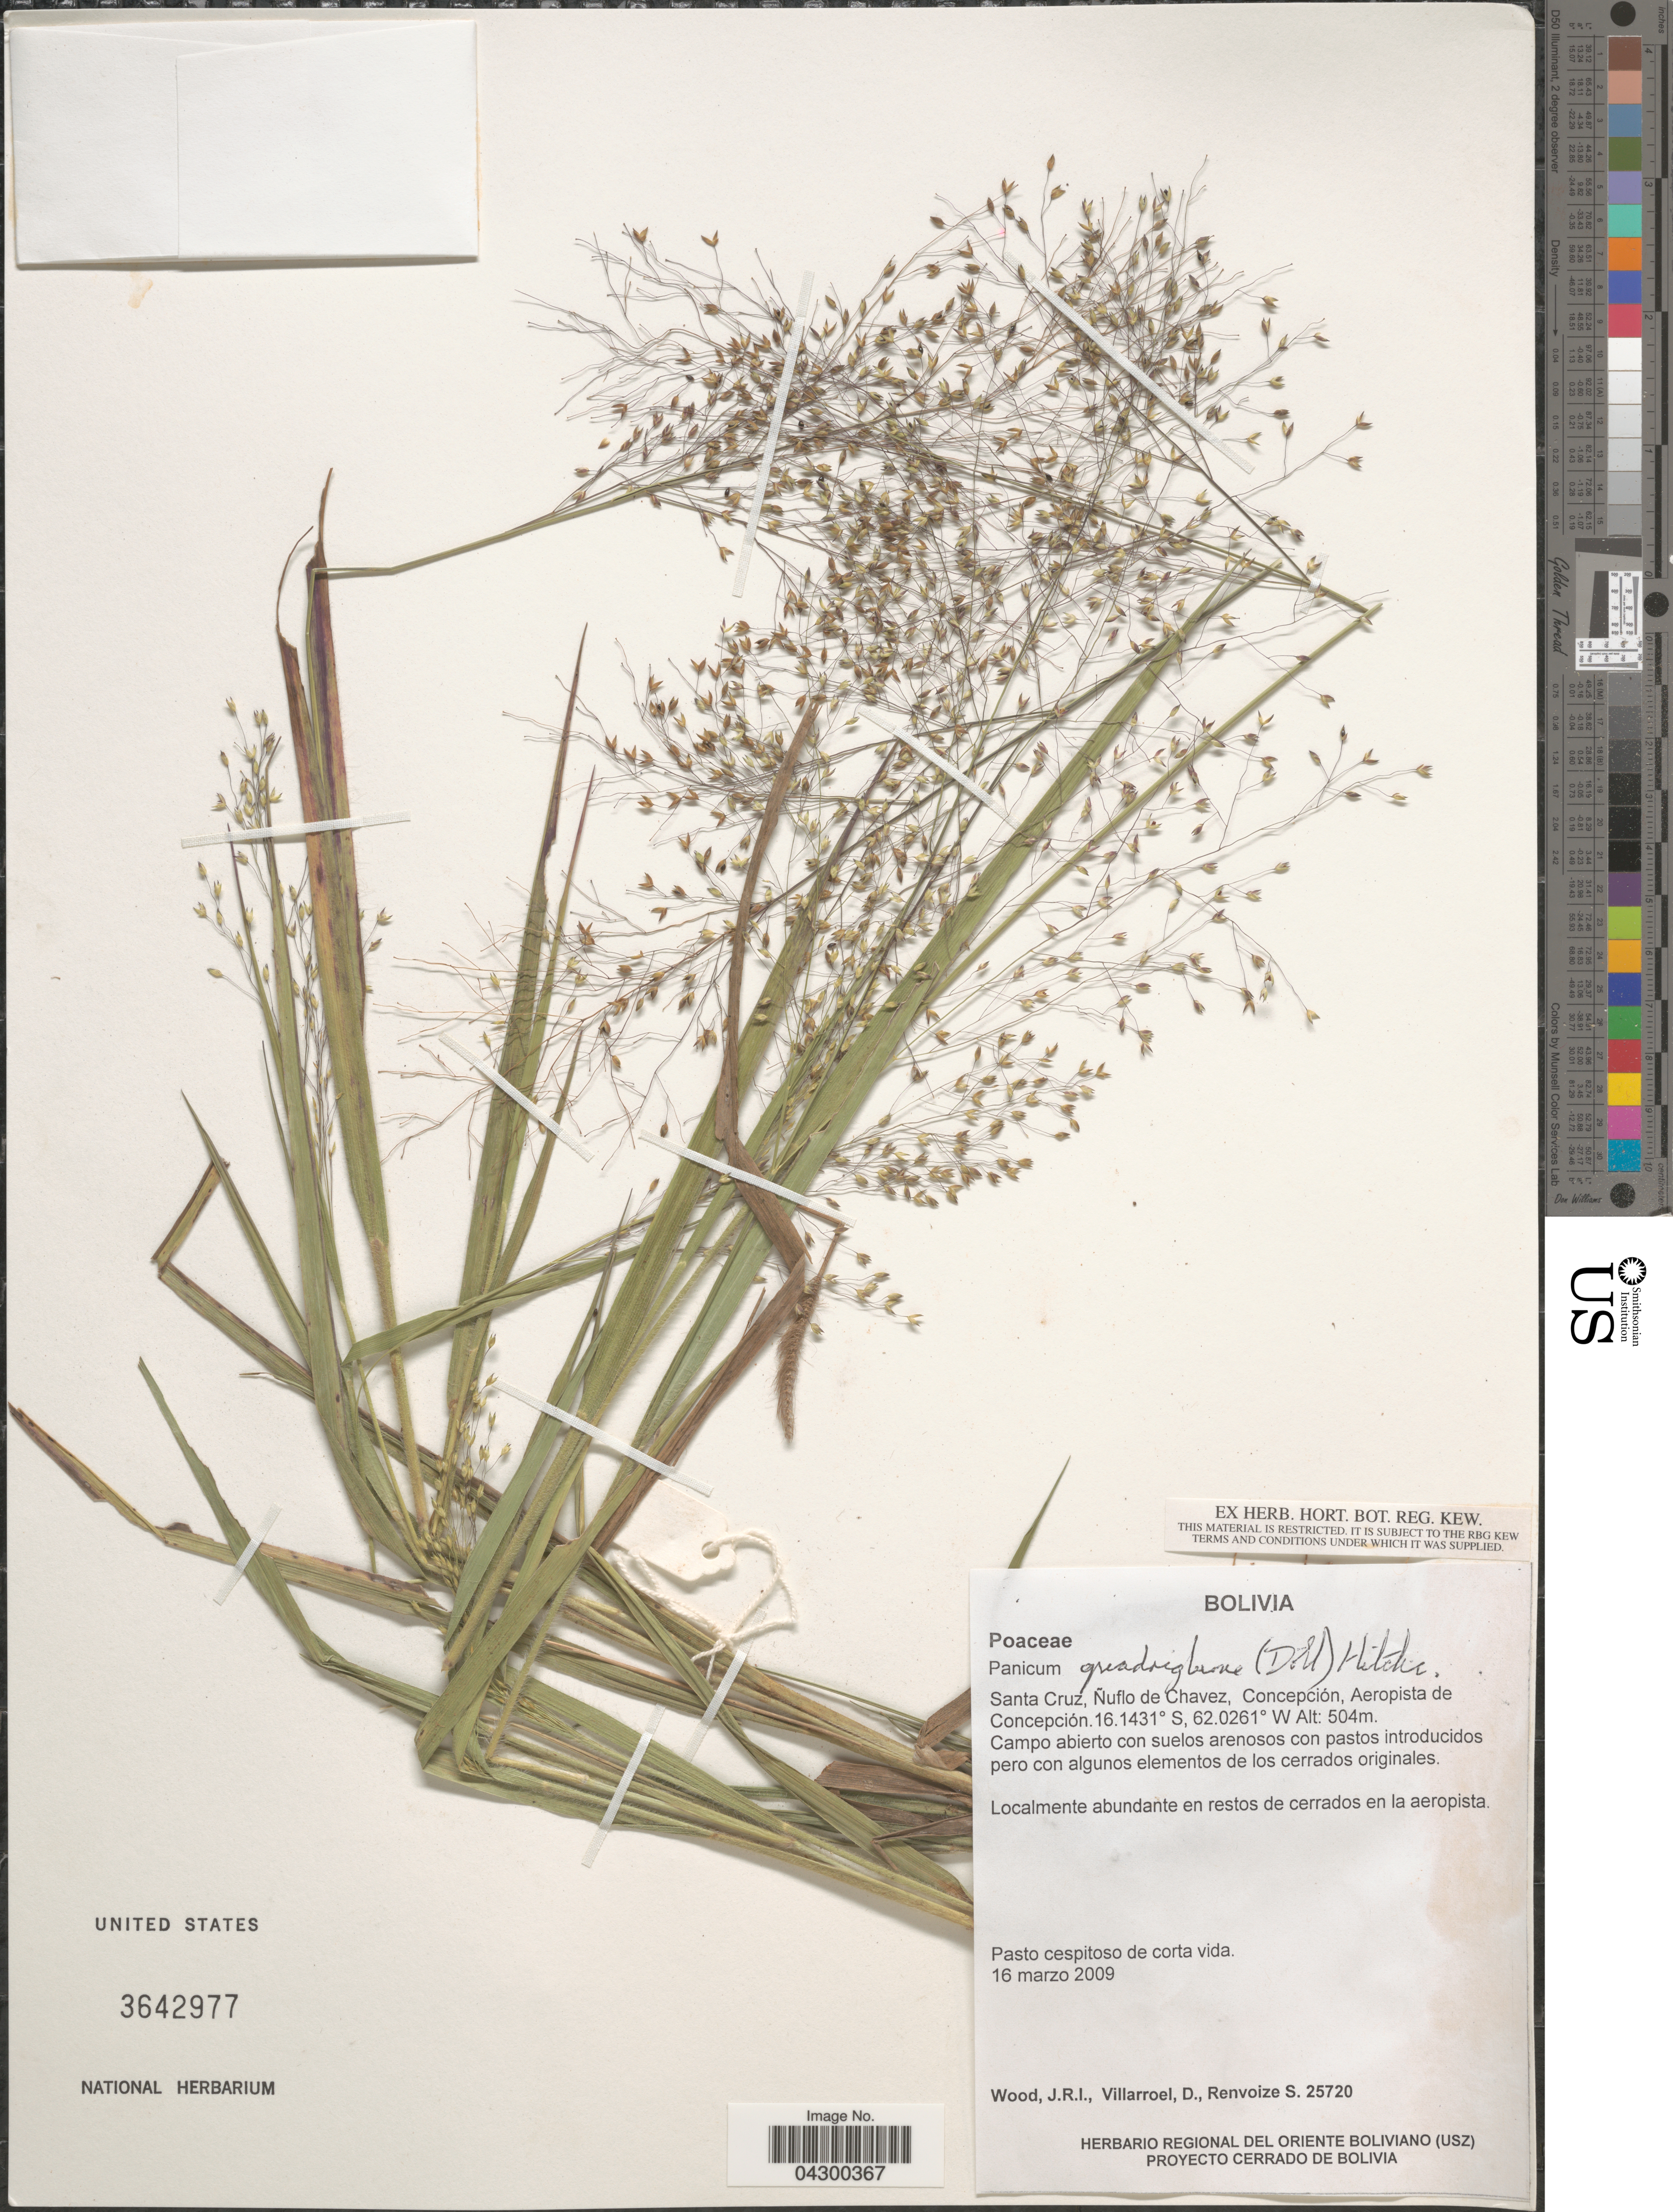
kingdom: Plantae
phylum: Tracheophyta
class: Liliopsida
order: Poales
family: Poaceae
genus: Panicum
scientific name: Panicum quadriglume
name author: (Döll) Hitchc.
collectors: J. R. I. Wood, D. Villarroel & S. A. Renvoize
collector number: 25720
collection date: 2009-03-16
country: Bolivia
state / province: Santa Cruz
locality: Ñuflo de Chavez, Concepción, Aeropista de Concepción. Pasto cespitoso de corta vida.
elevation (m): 504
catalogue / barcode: US 3642977